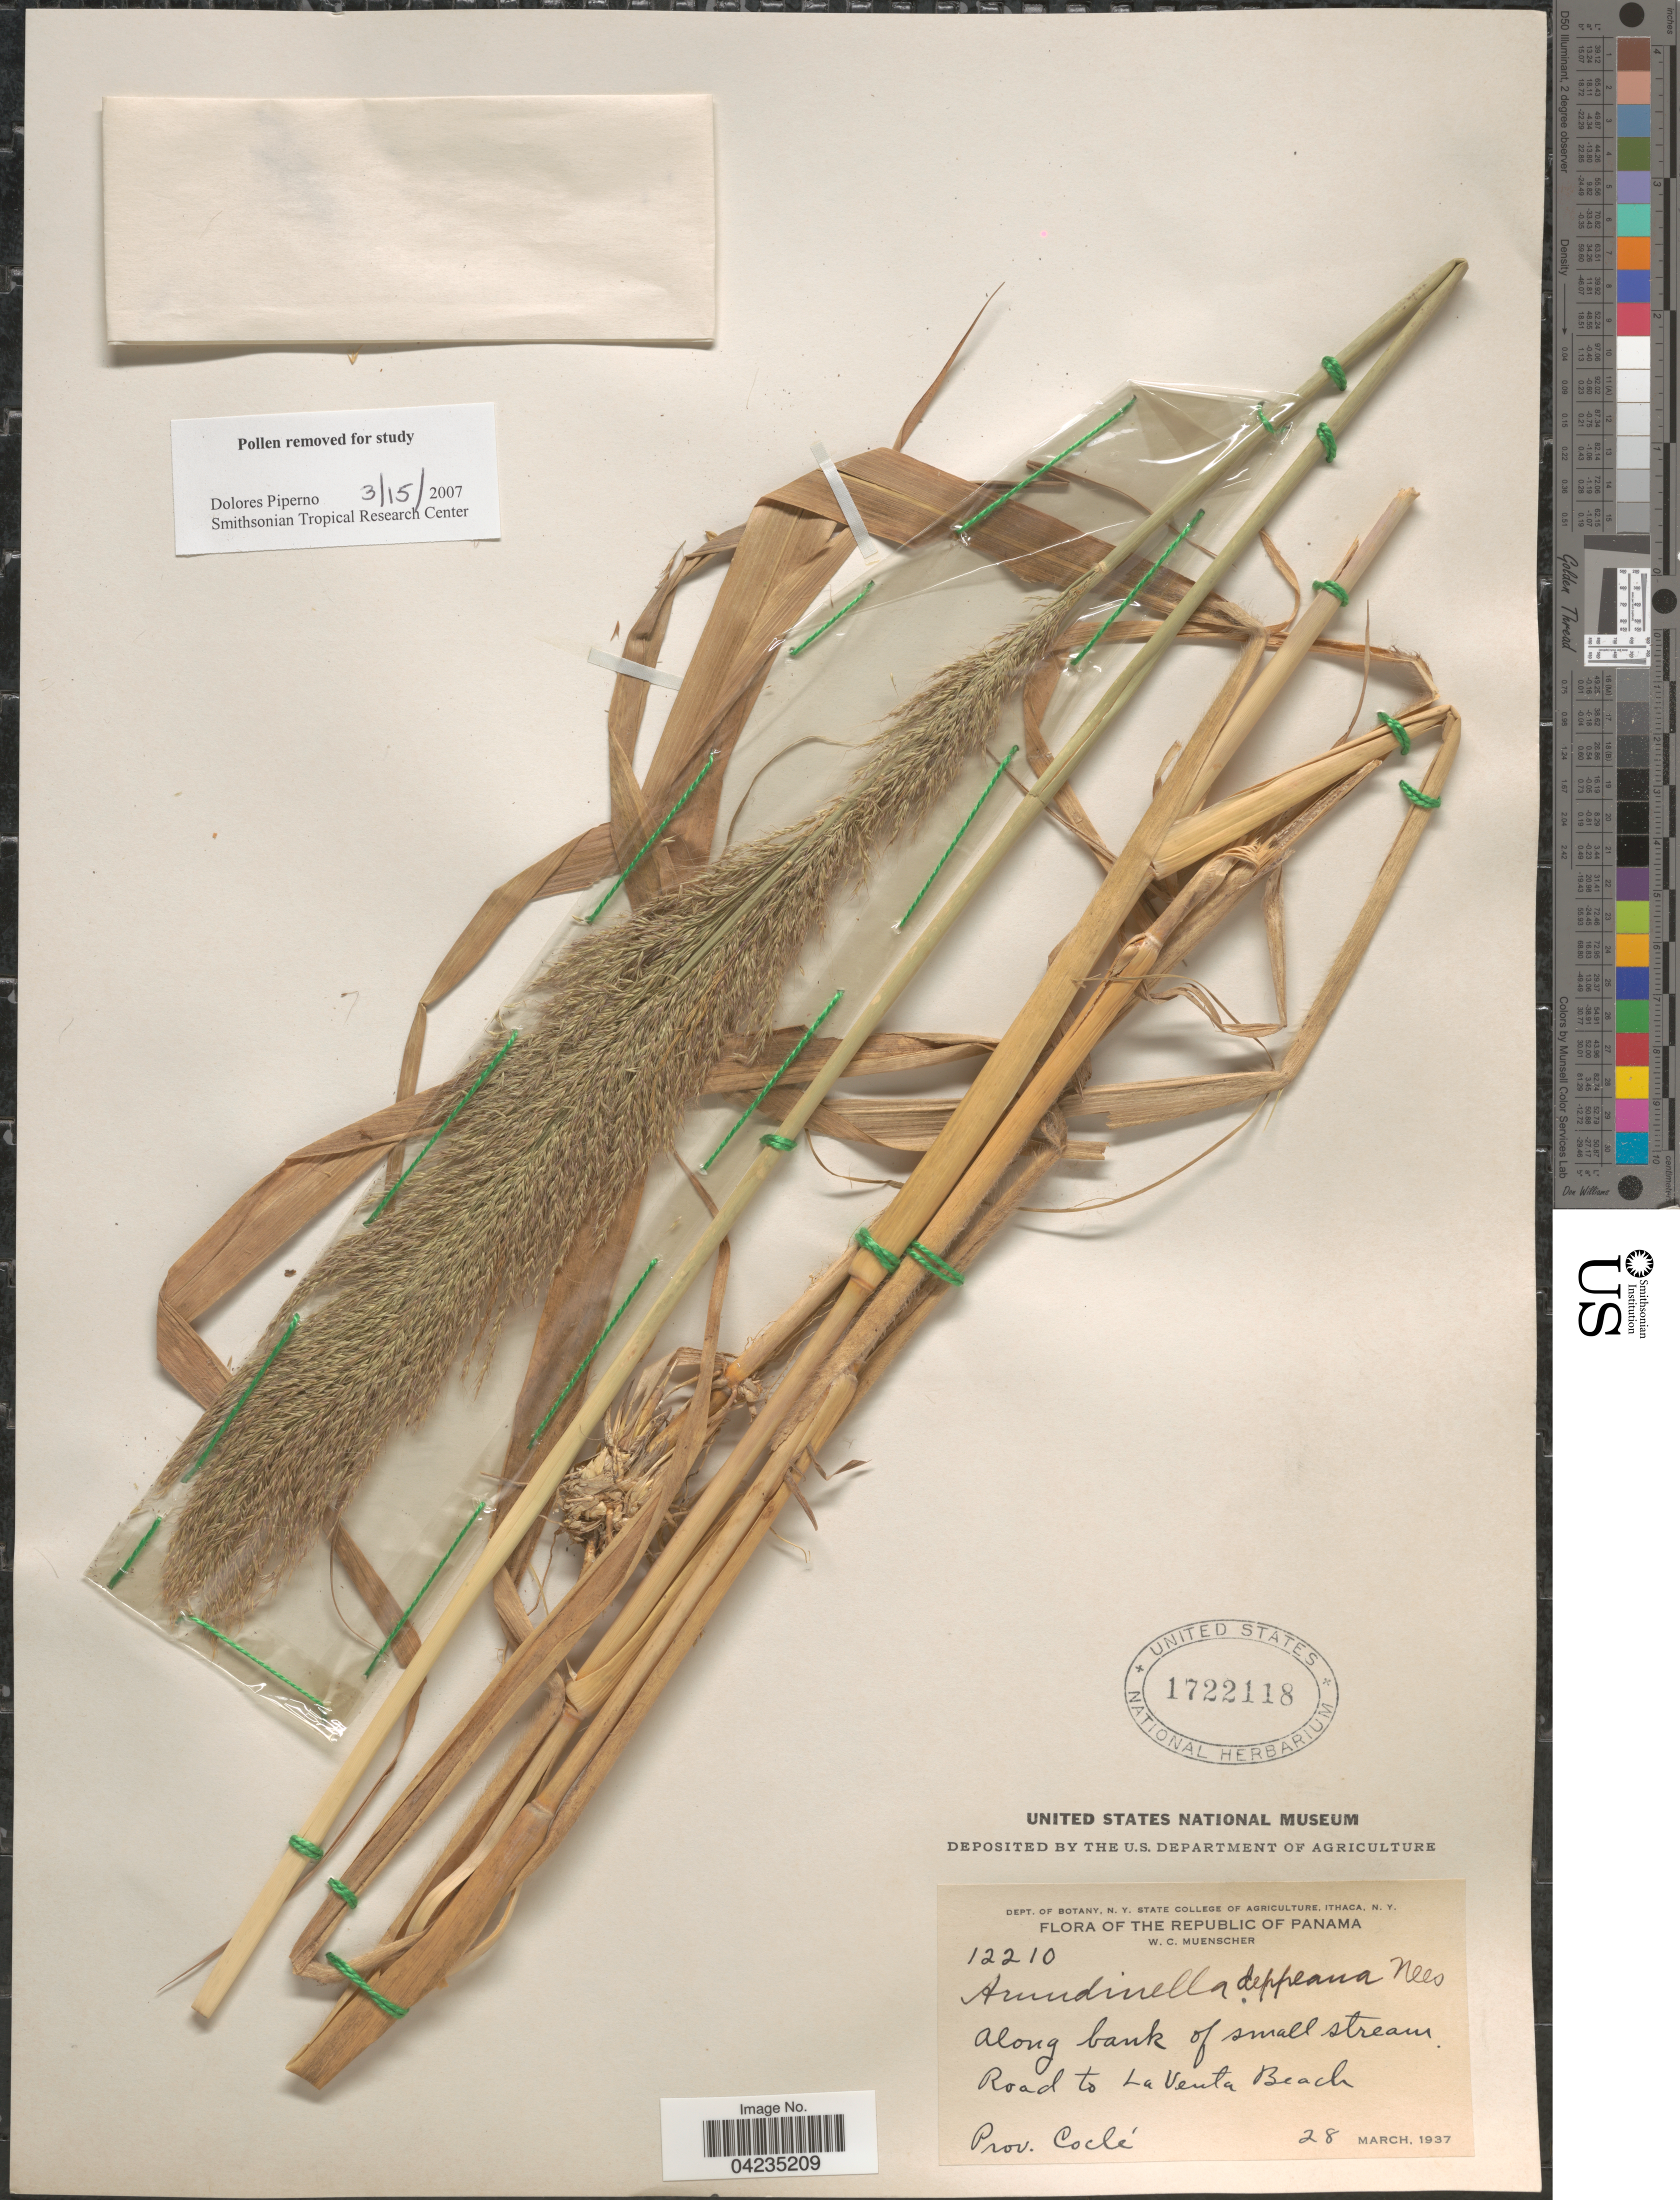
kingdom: Plantae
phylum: Tracheophyta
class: Liliopsida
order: Poales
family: Poaceae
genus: Arundinella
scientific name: Arundinella deppeana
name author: Nees ex Steud.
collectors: W. Muenscher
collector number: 12210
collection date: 1937-03-28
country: Panama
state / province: Cocle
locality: The Republic of Panama. Along bank of small stream. Road to La Venta Beach. Prov. Coclé.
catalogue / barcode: US 1722118